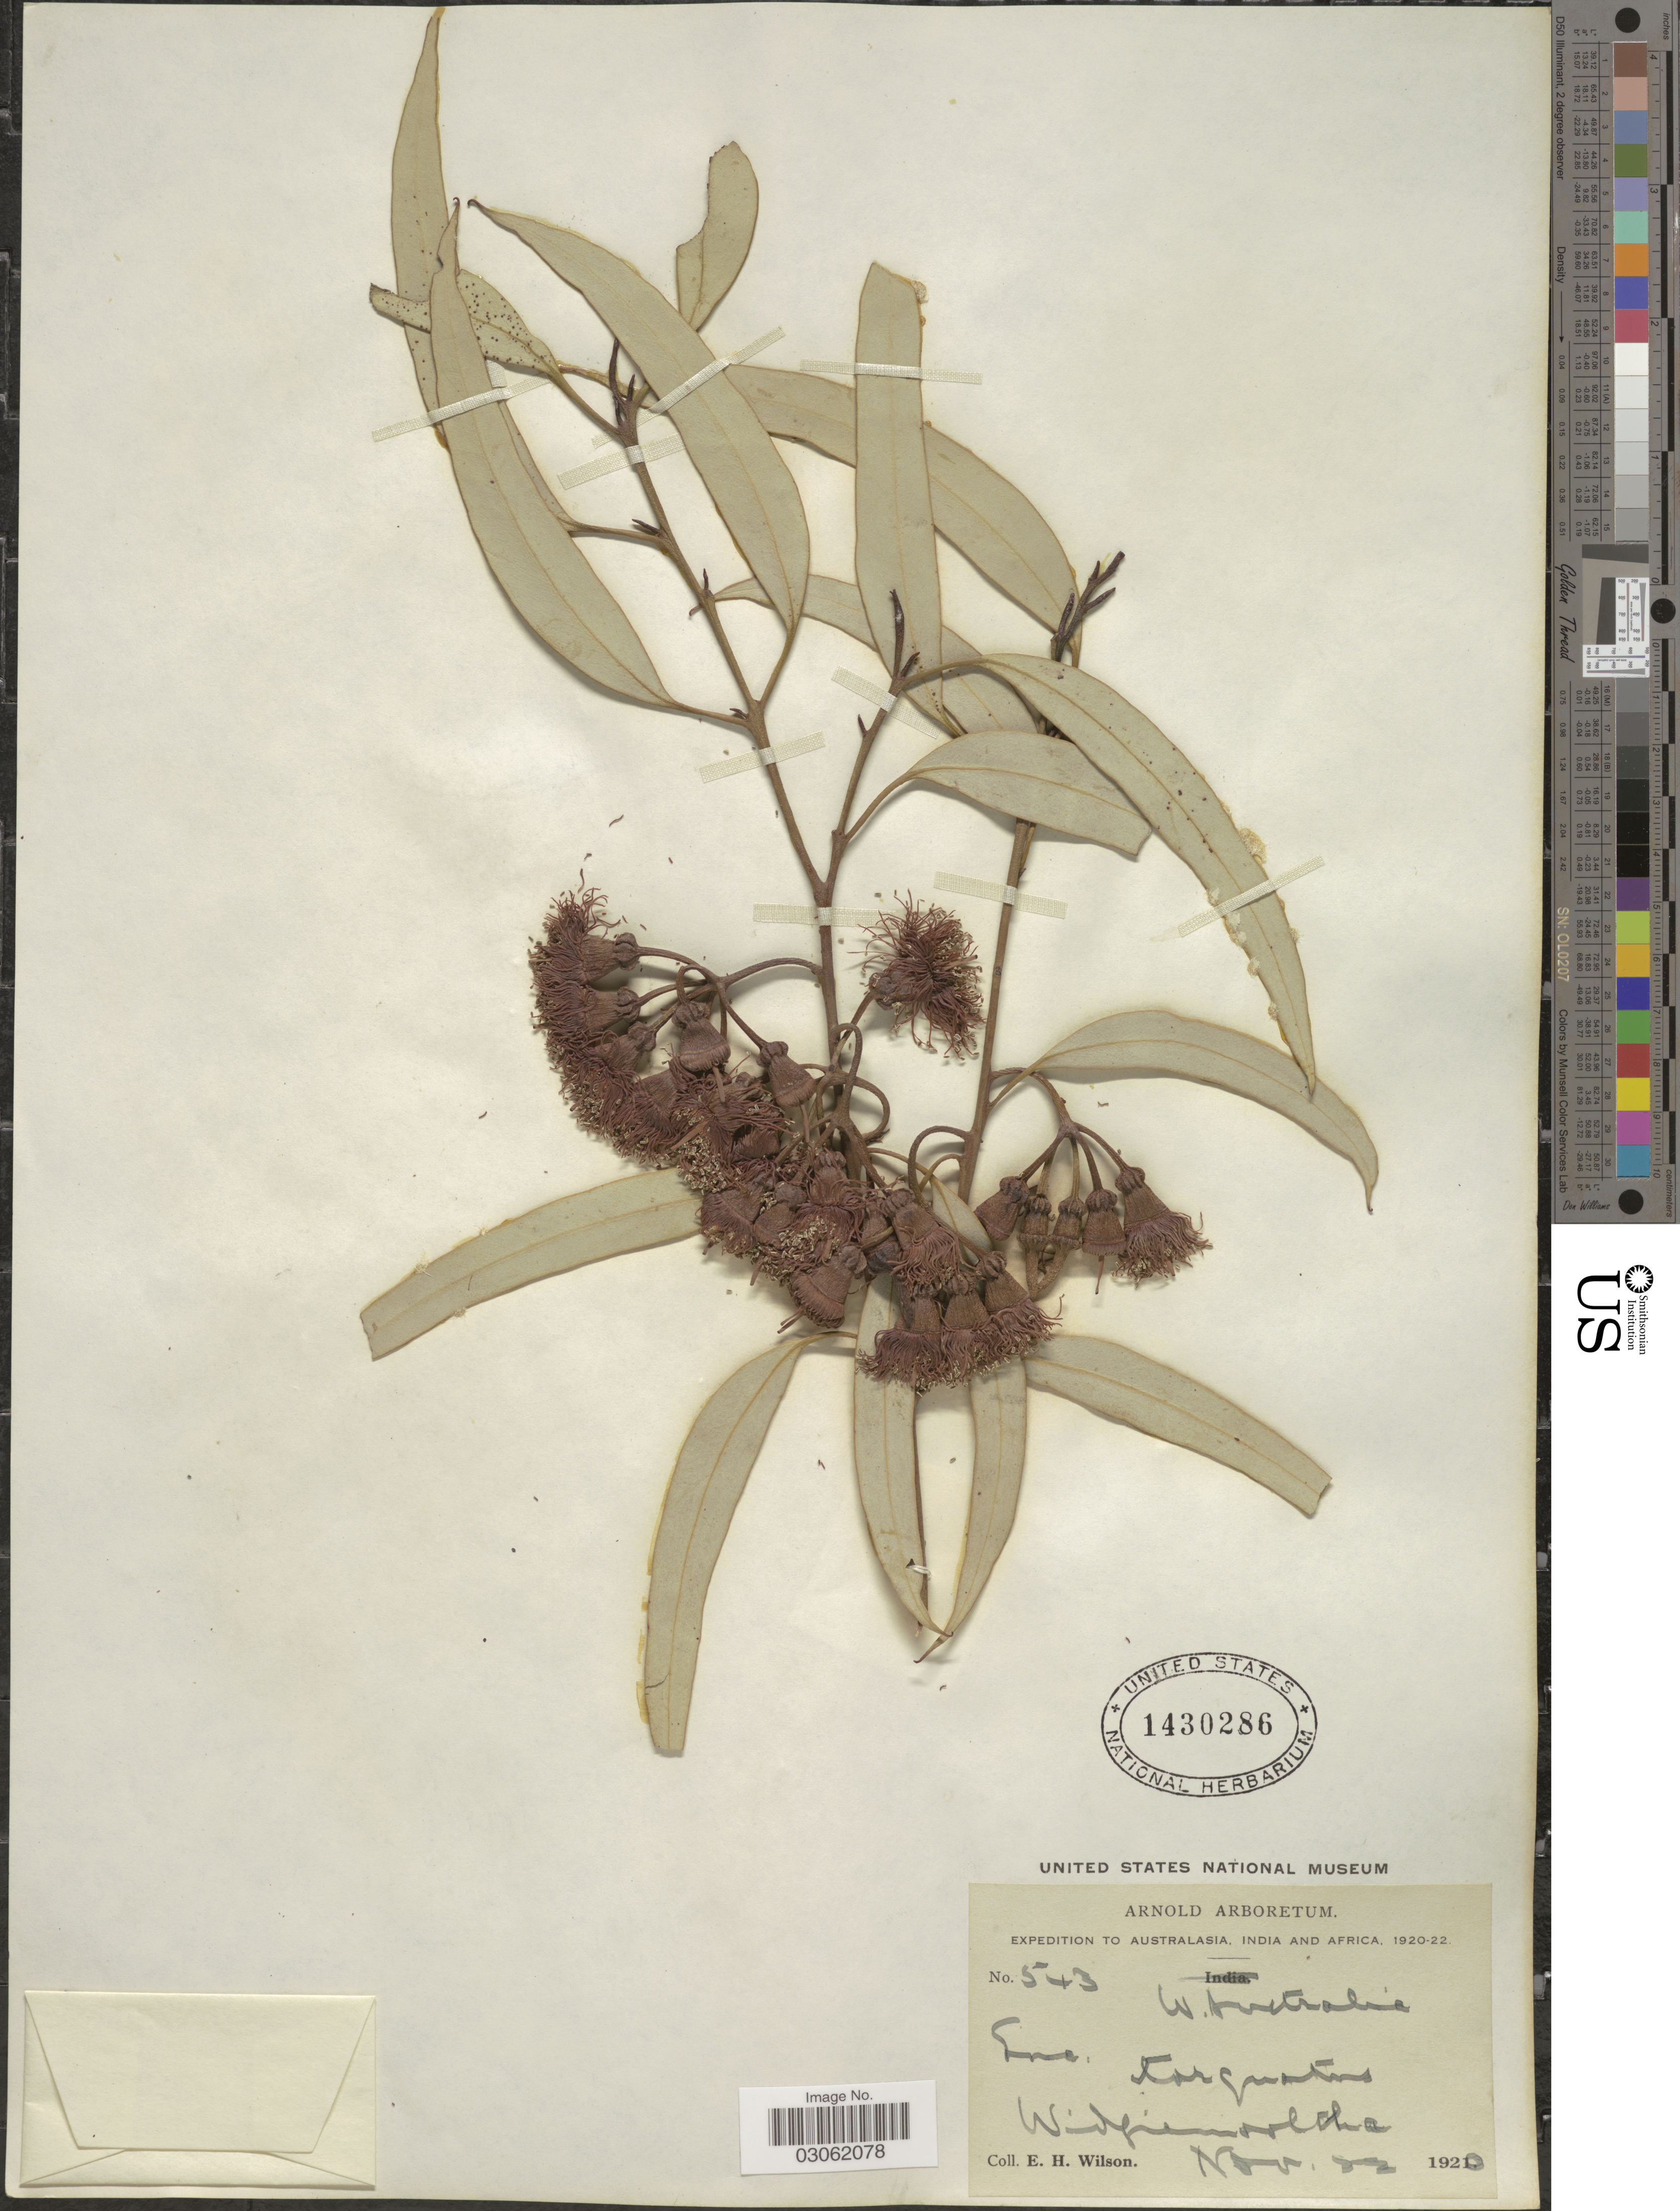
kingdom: Plantae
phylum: Tracheophyta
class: Magnoliopsida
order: Myrtales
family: Myrtaceae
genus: Eucalyptus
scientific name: Eucalyptus torquata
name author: Luehm.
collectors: E. Wilson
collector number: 543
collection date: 1920-11-22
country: Australia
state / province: Western Australia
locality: W. Australia.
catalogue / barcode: US 1430286